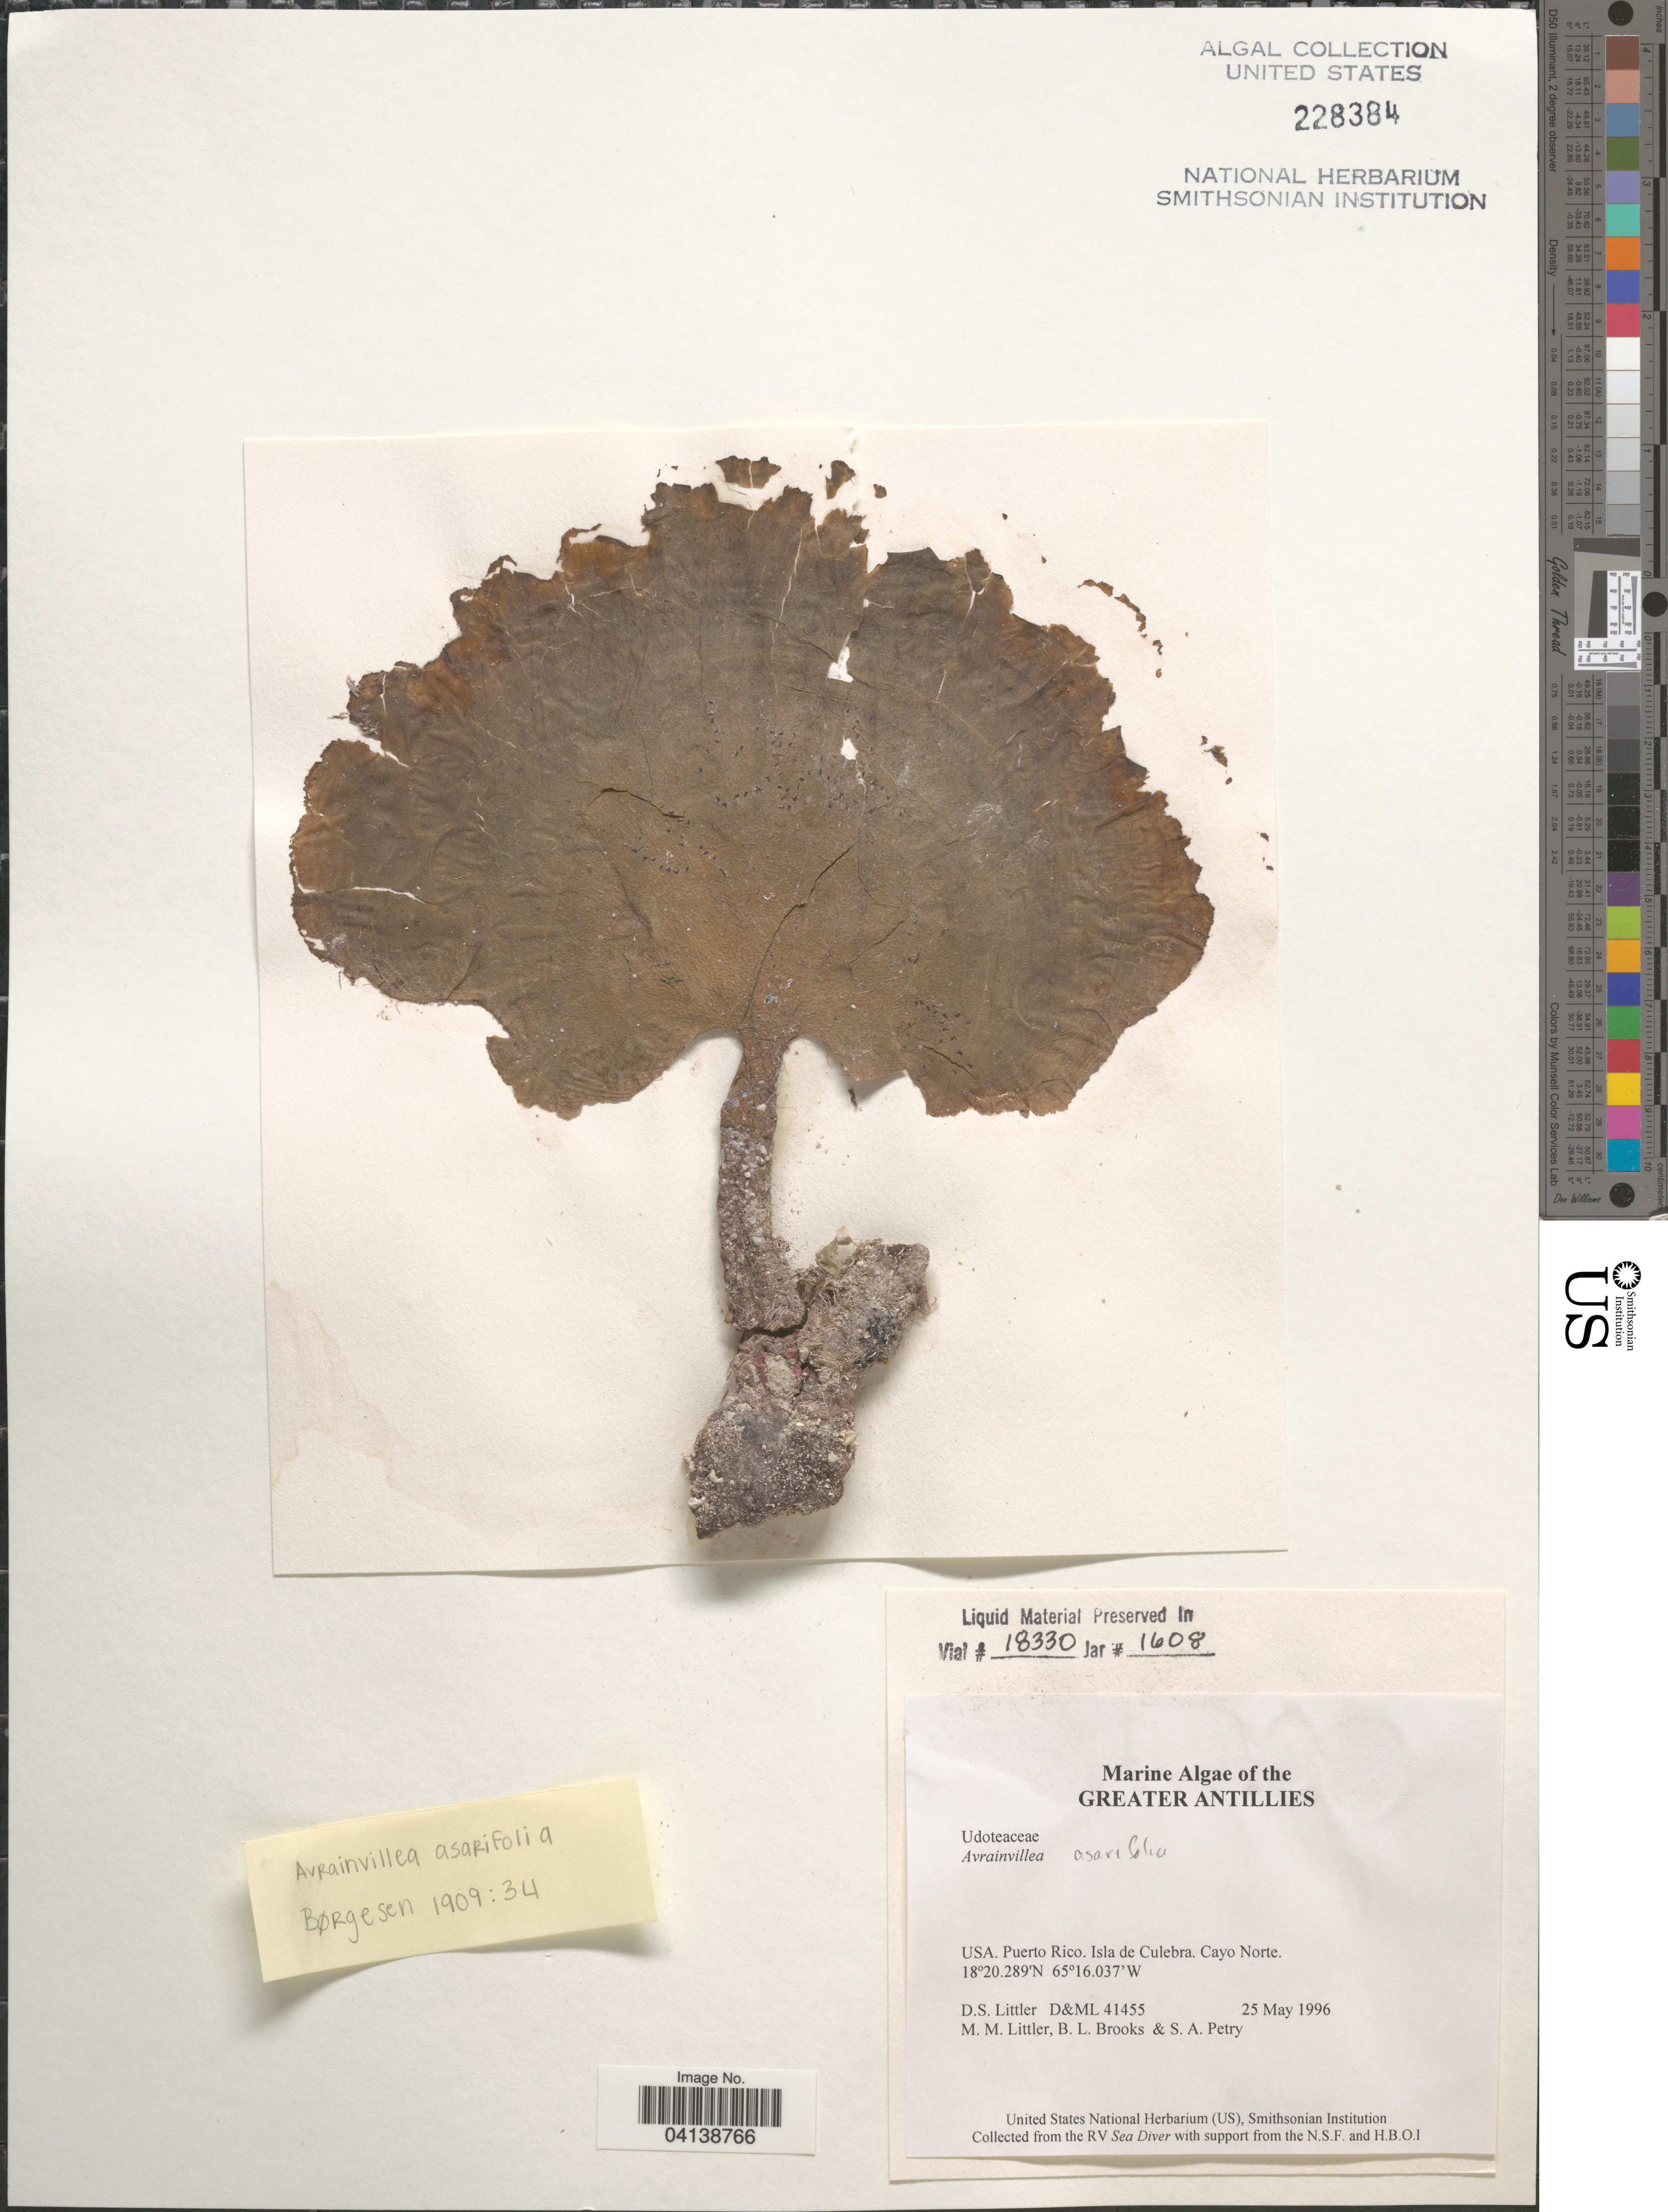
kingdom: Plantae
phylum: Chlorophyta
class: Ulvophyceae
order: Bryopsidales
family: Dichotomosiphonaceae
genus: Avrainvillea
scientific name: Avrainvillea asarifolia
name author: Børgesen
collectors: D. S. Littler, B. Brooks & S. Petry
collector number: D&ML41455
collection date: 1996-05-25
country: Puerto Rico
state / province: Culebra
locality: The Greater Antillies. Isla de Culebra. Cayo Norte.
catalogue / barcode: US 228384